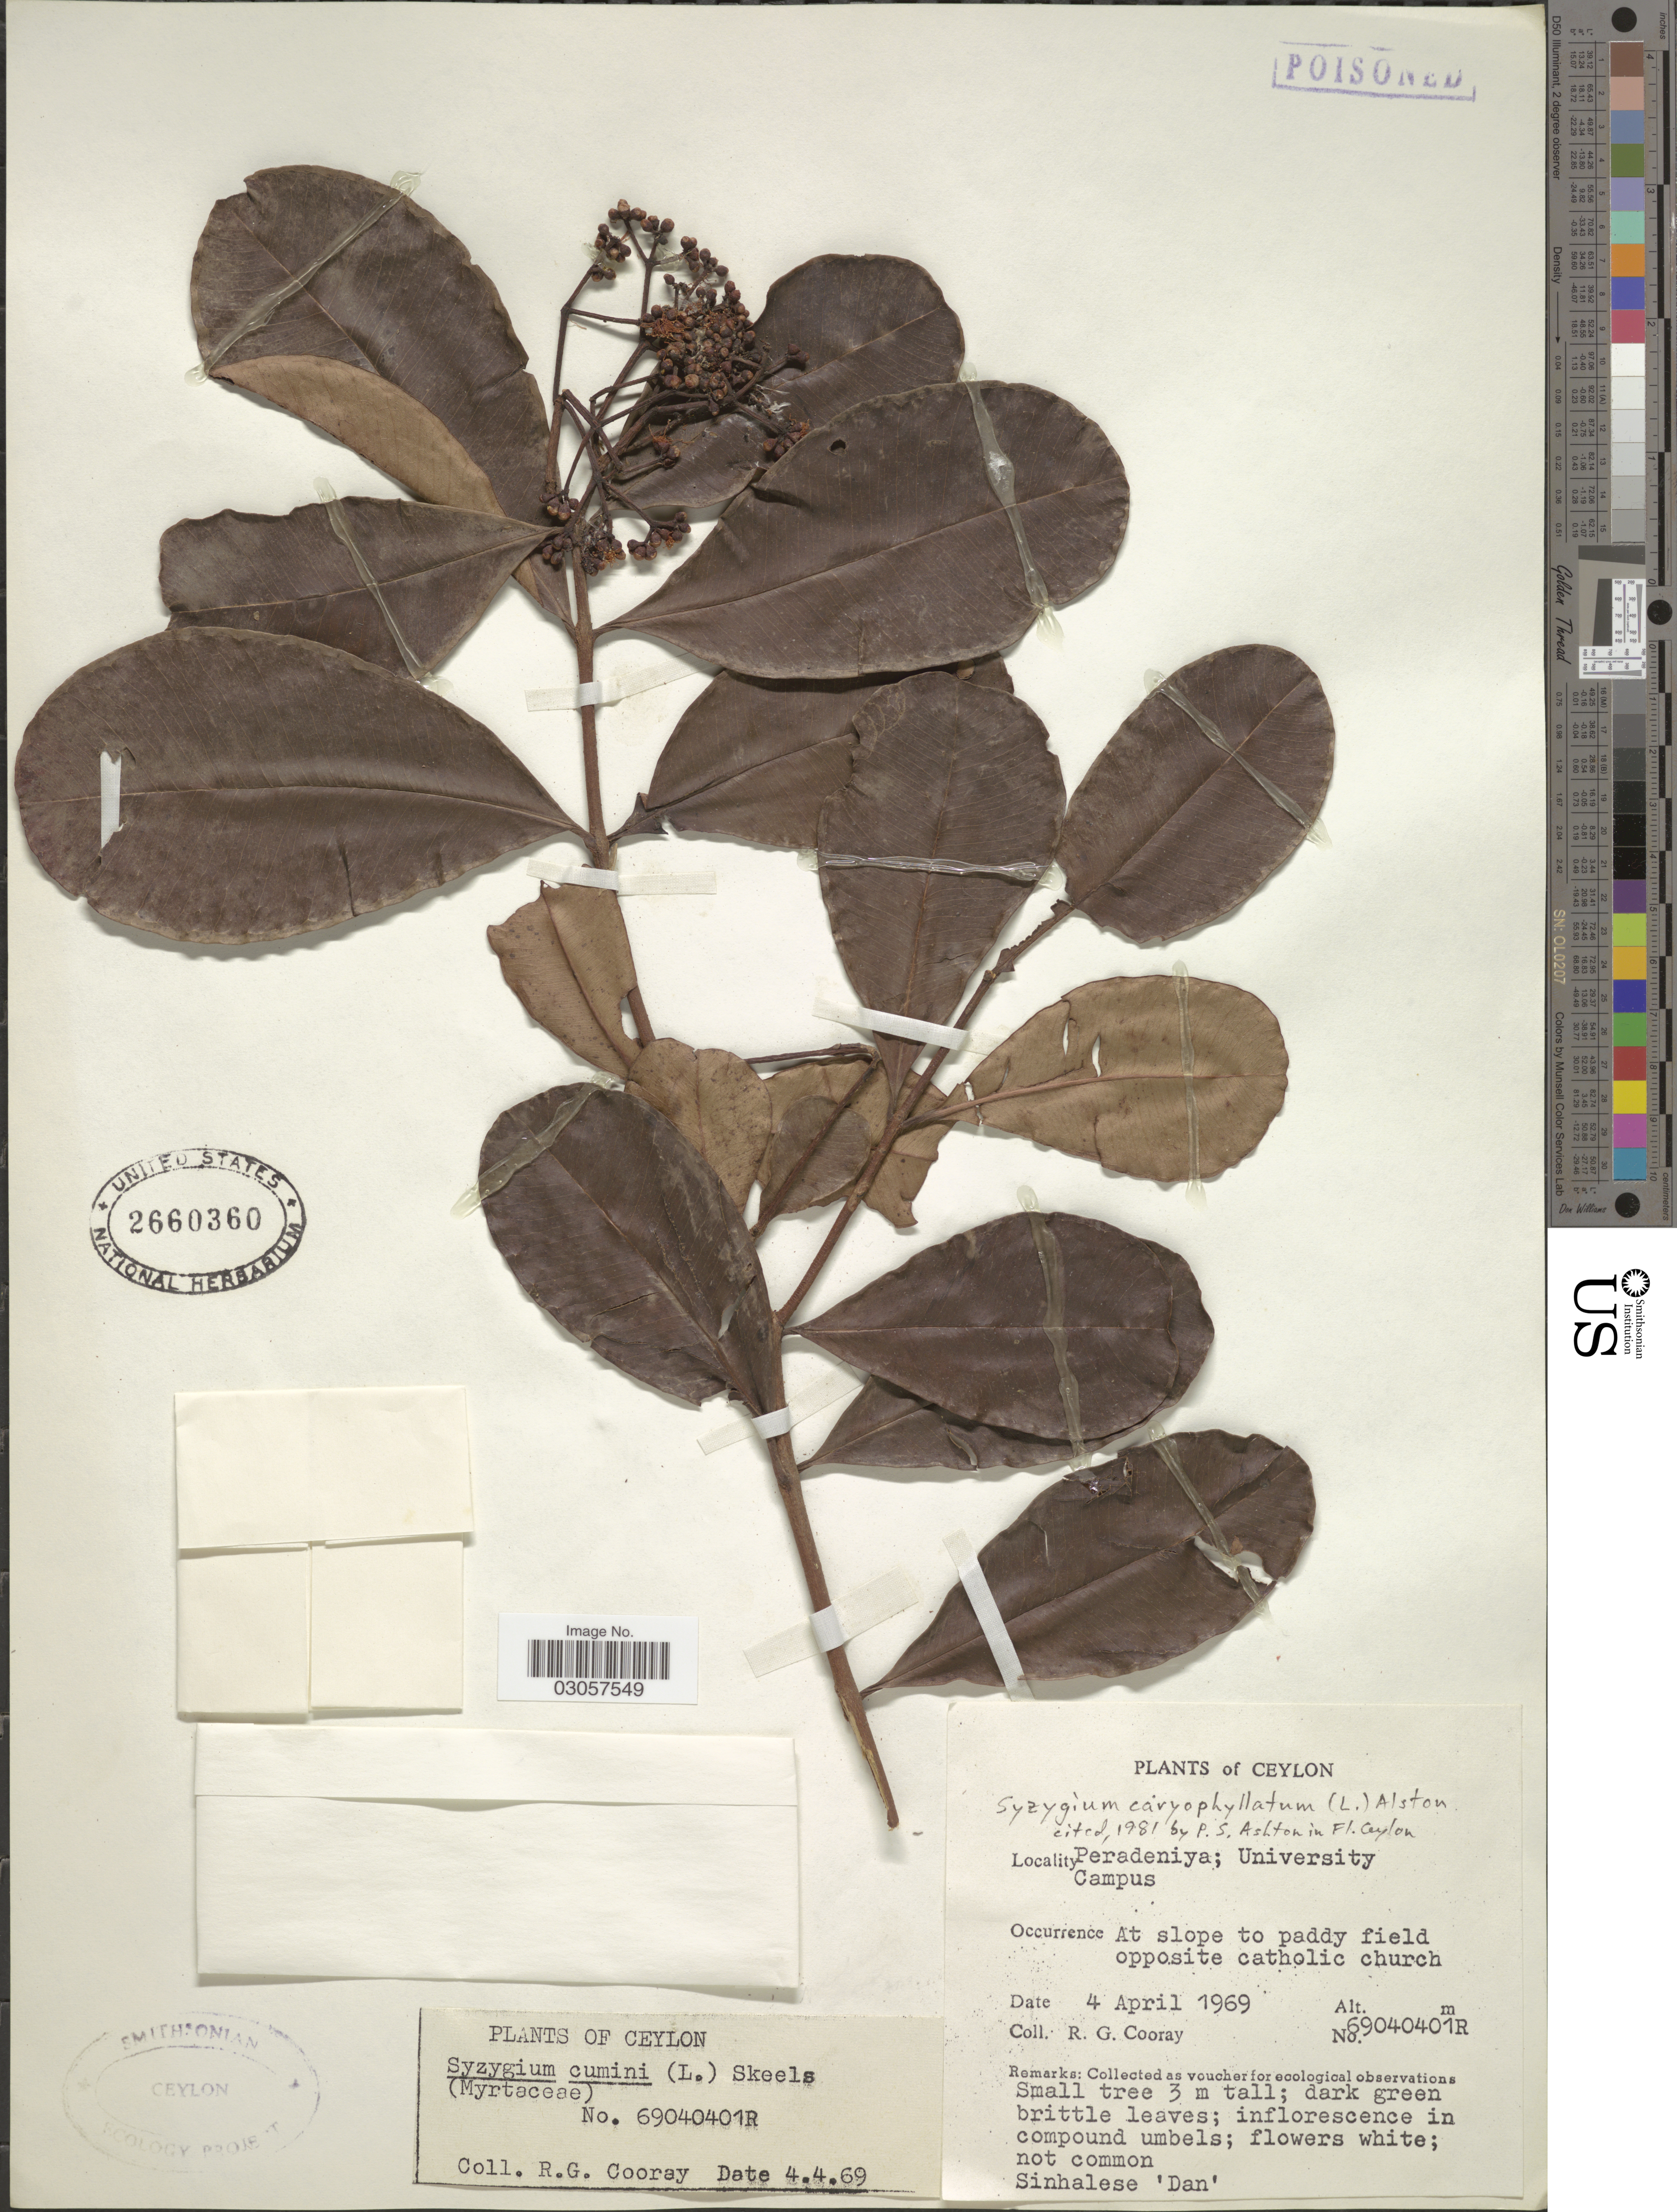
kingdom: Plantae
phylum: Tracheophyta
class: Magnoliopsida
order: Myrtales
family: Myrtaceae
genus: Syzygium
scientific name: Syzygium caryophyllatum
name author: (L.) Alston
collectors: R. Cooray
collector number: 69040401R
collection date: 1969-04-04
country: Sri Lanka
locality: Ceylon, Peradeniya; University Campus, At slope to paddy field opposite catholic church.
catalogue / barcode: US 2660360